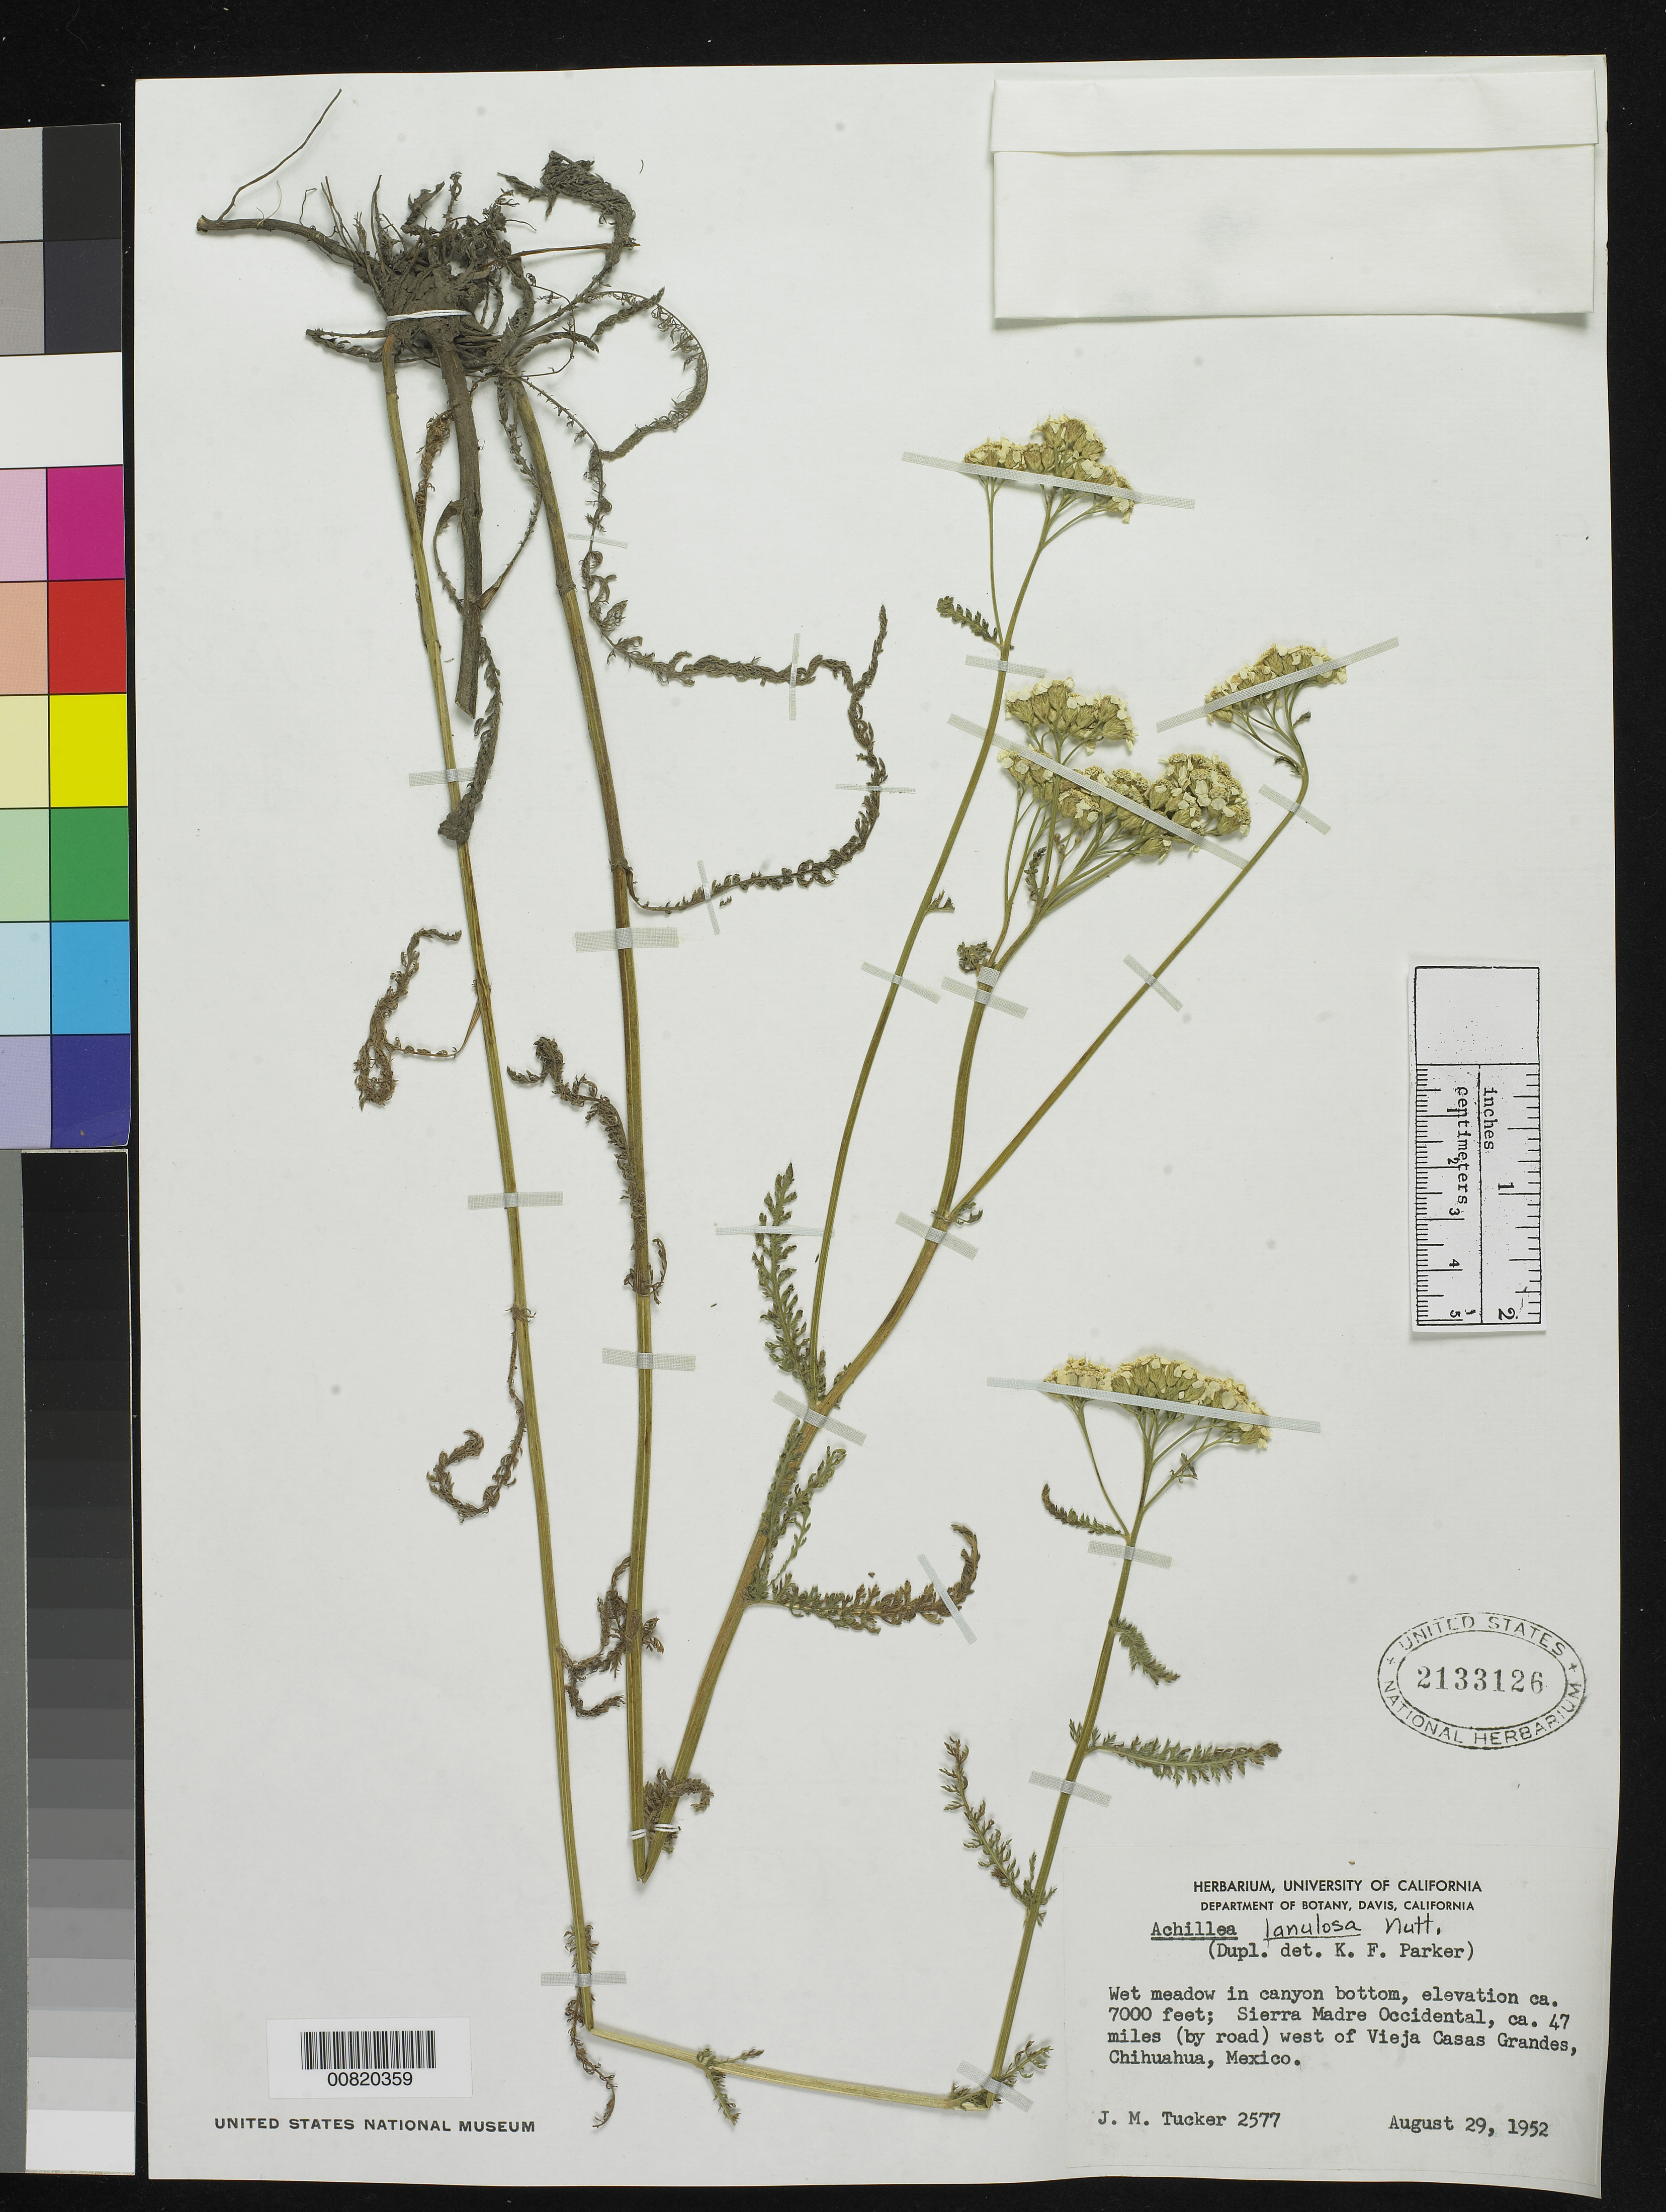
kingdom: Plantae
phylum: Tracheophyta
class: Magnoliopsida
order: Asterales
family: Asteraceae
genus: Achillea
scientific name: Achillea lanulosa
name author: Nutt.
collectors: J. M. Tucker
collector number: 2577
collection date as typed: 29 Aug 1952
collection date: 1952-08-29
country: Mexico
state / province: Chihuahua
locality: Sierra Madre Occidental, ca. 47 miles (by road) west of Viejo Casas Grandes, Chihuahua.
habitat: Wet meadow in canyon bottom.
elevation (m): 2134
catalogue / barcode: US 2133126